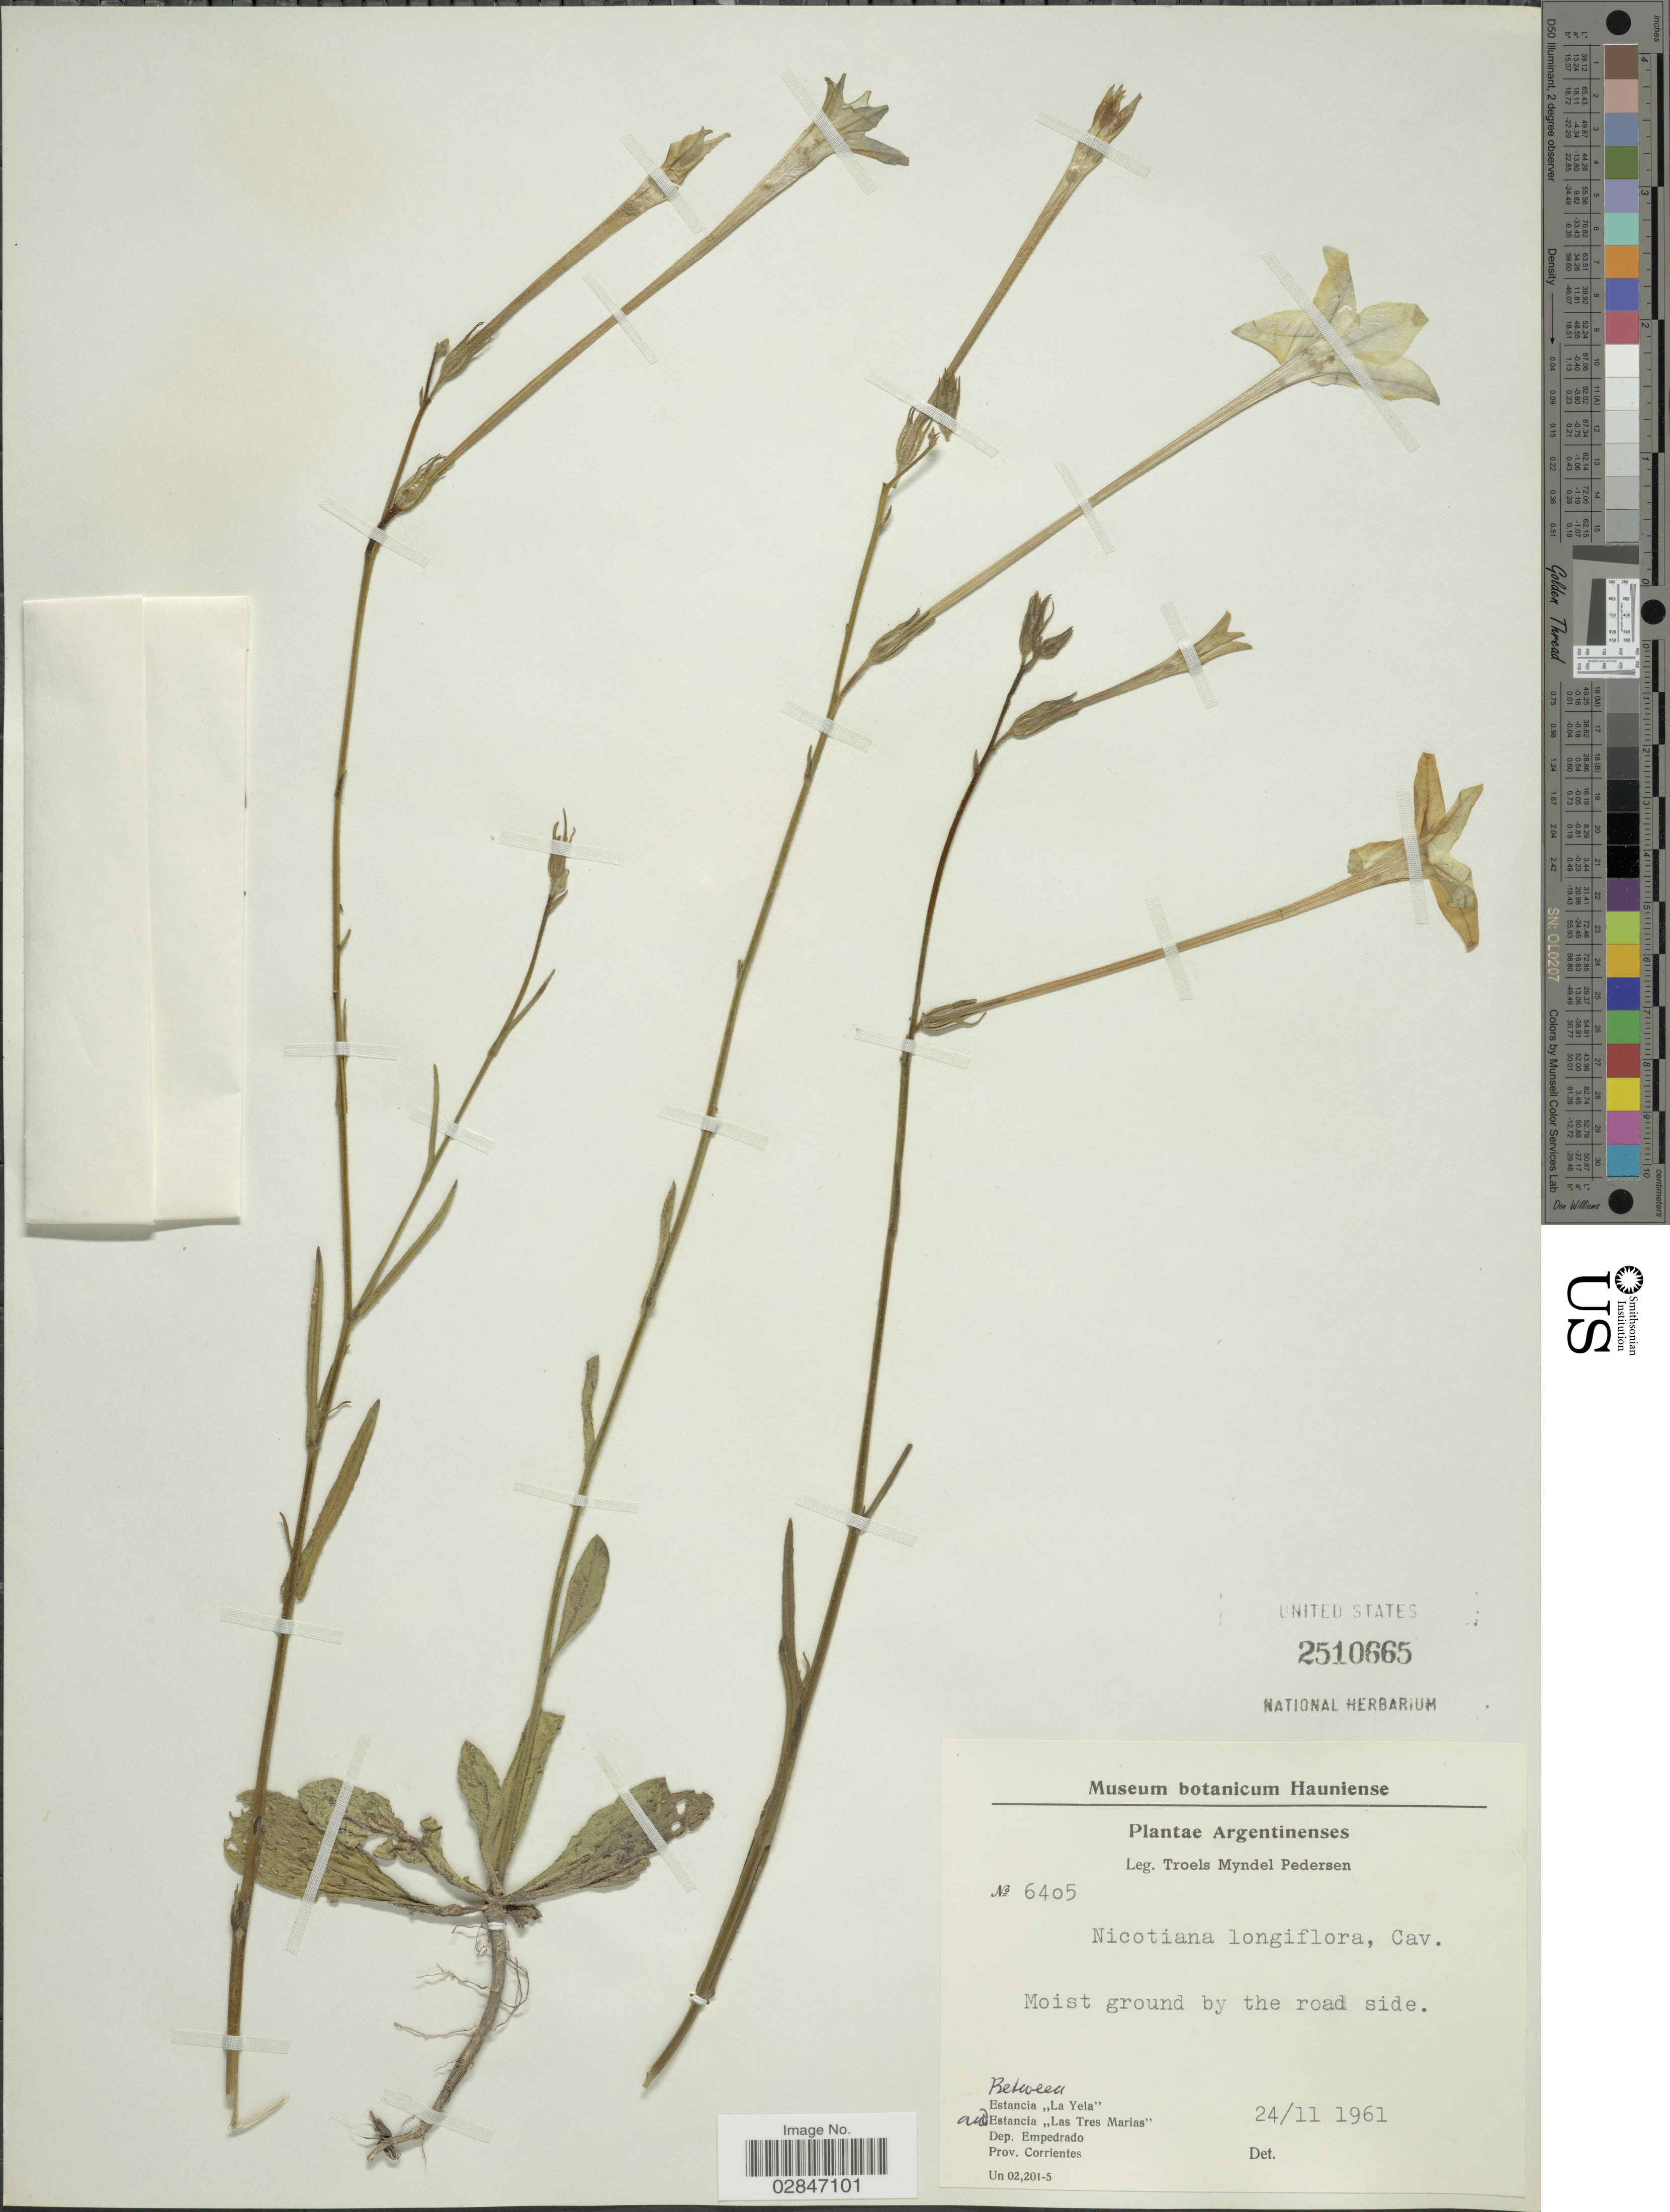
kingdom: Plantae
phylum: Tracheophyta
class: Magnoliopsida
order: Solanales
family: Solanaceae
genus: Nicotiana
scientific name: Nicotiana longiflora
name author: Cav.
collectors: T. Pederson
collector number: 6405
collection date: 1961-11-24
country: Argentina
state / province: Corrientes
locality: Between Estancia "La Yela" and Estancia "Las Tres Marias", Dep. Empedrado, Prov. Corrientes.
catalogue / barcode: US 2510665